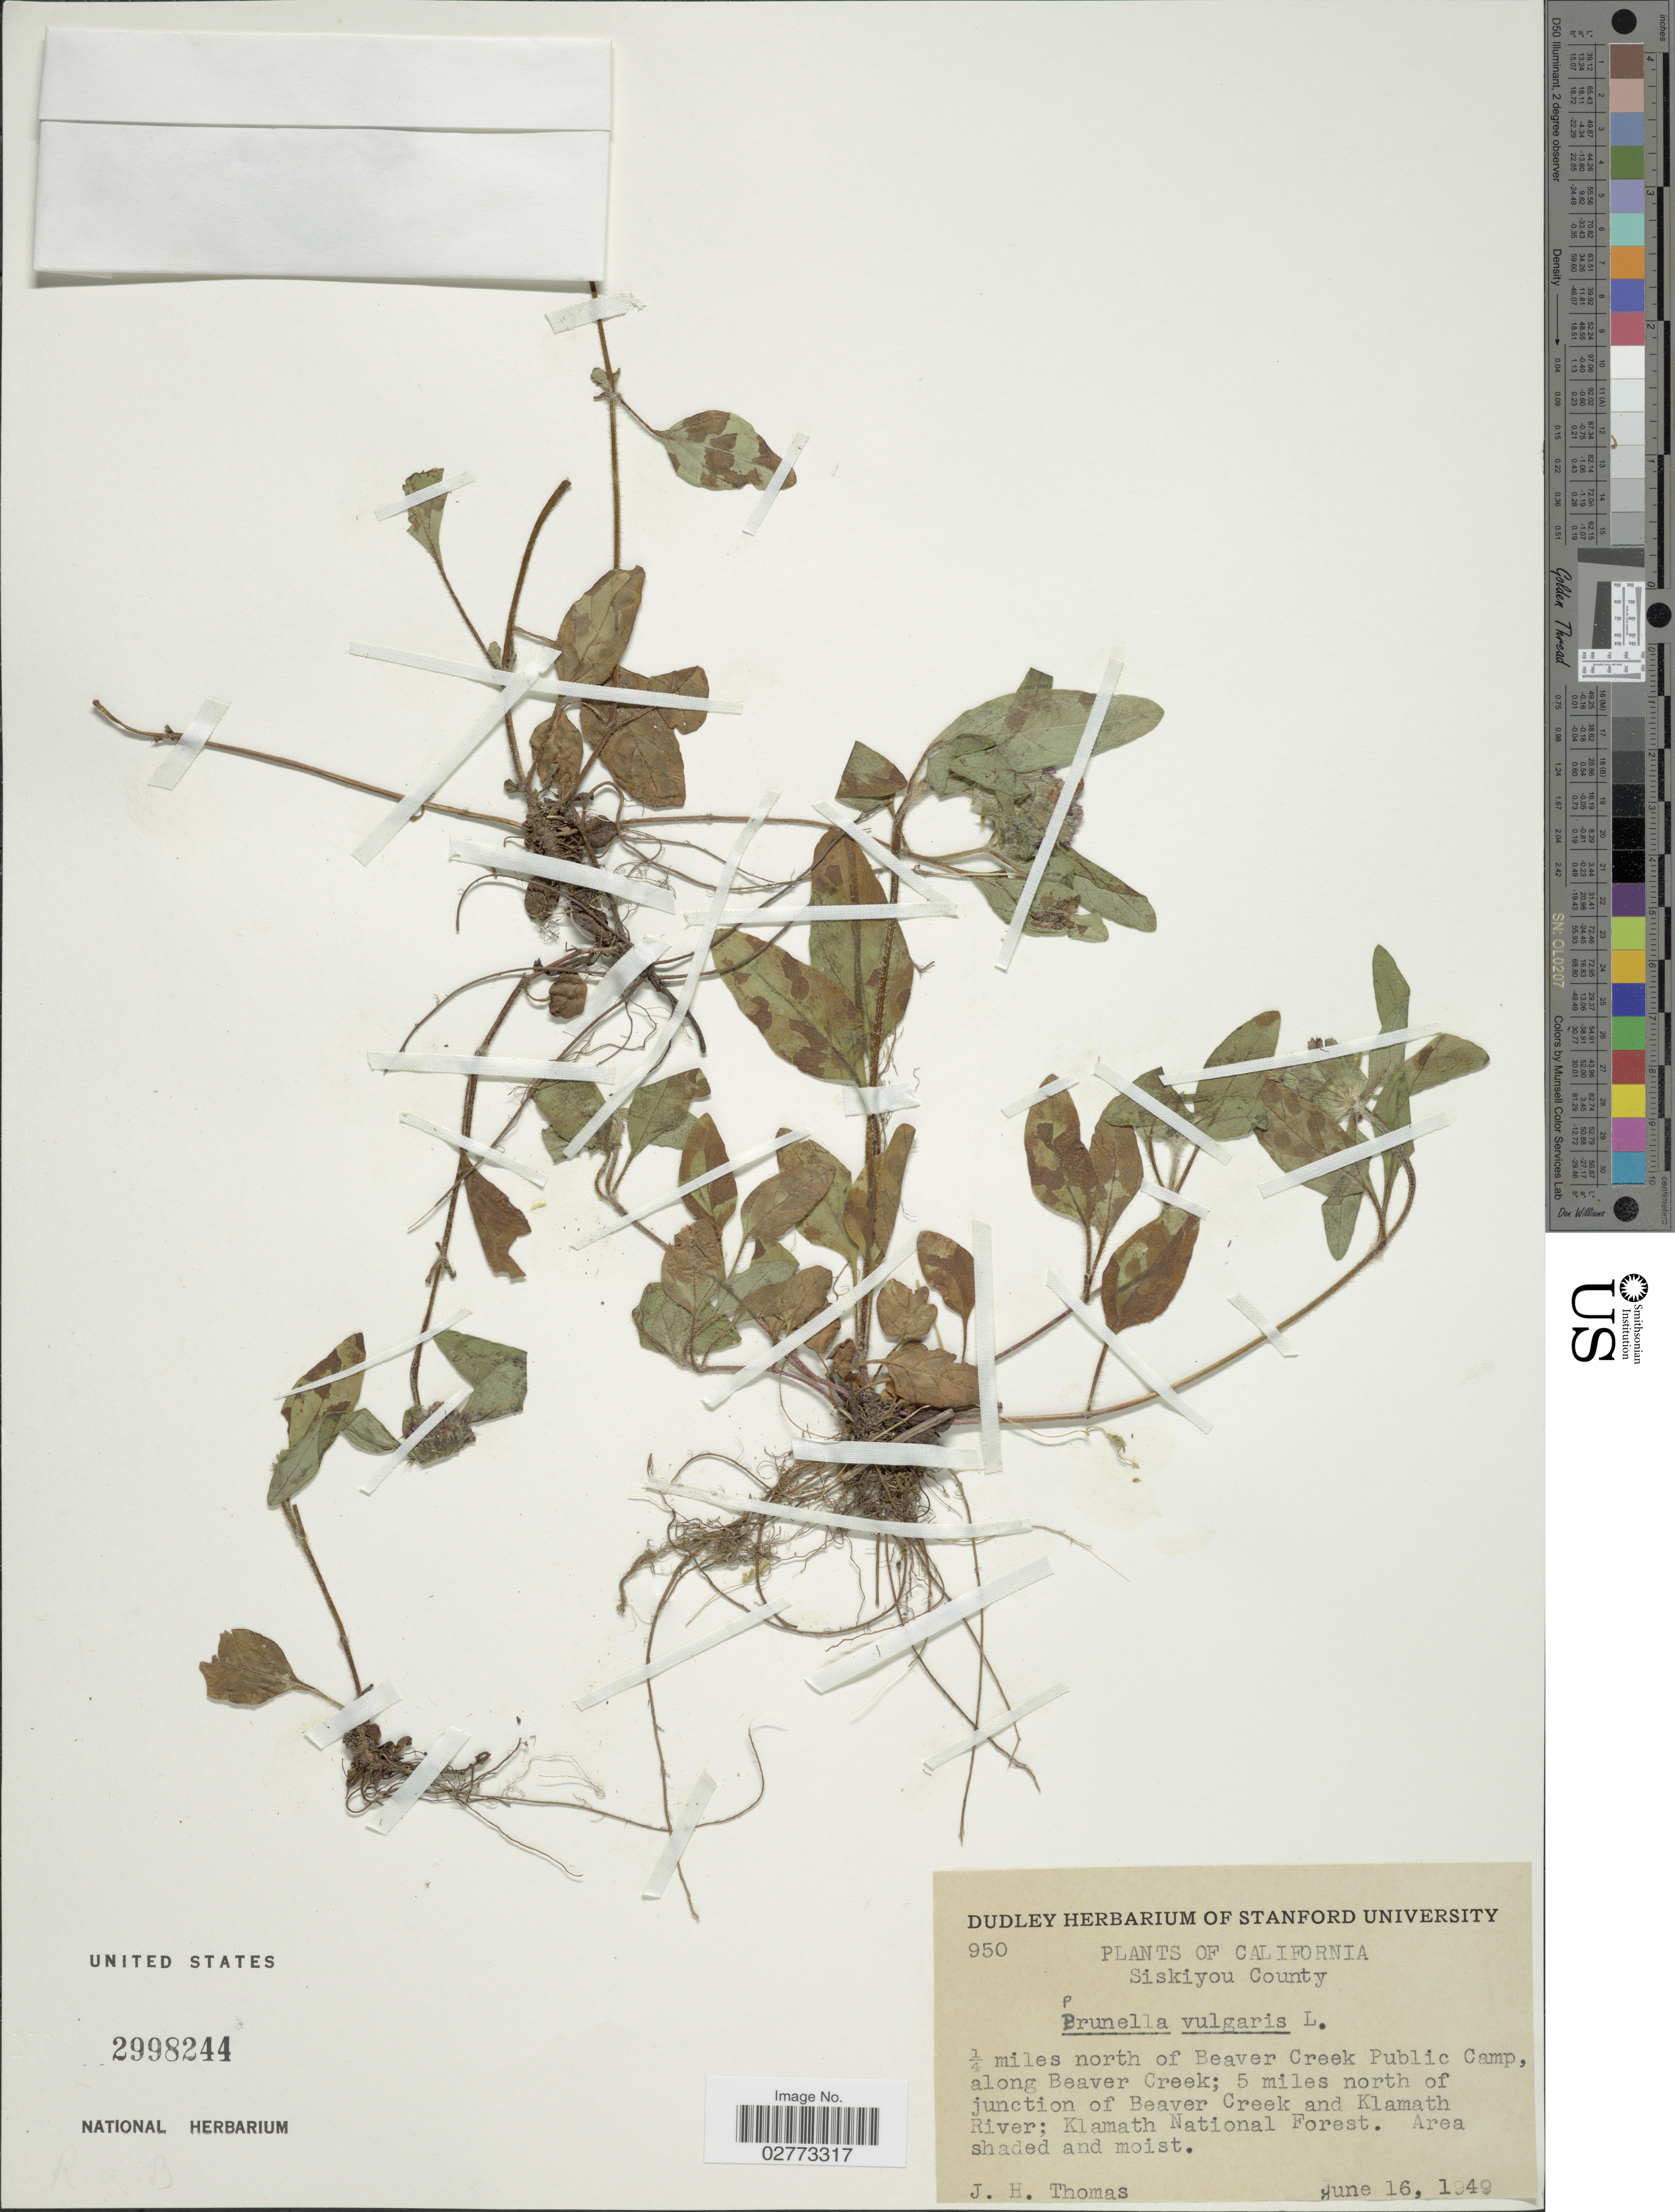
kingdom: Plantae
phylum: Tracheophyta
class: Magnoliopsida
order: Lamiales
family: Lamiaceae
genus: Prunella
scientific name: Prunella vulgaris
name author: L.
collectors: J. H. Thomas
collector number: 950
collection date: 1949-06-16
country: United States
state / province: California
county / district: Siskiyou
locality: Siskiyou County. ¼ miles north of Beaver Creek Public Camp, along Beaver Creek, 5 miles north of junction of Beaver Creek and Klamath River; Klamath National Forest.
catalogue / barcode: US 2998244